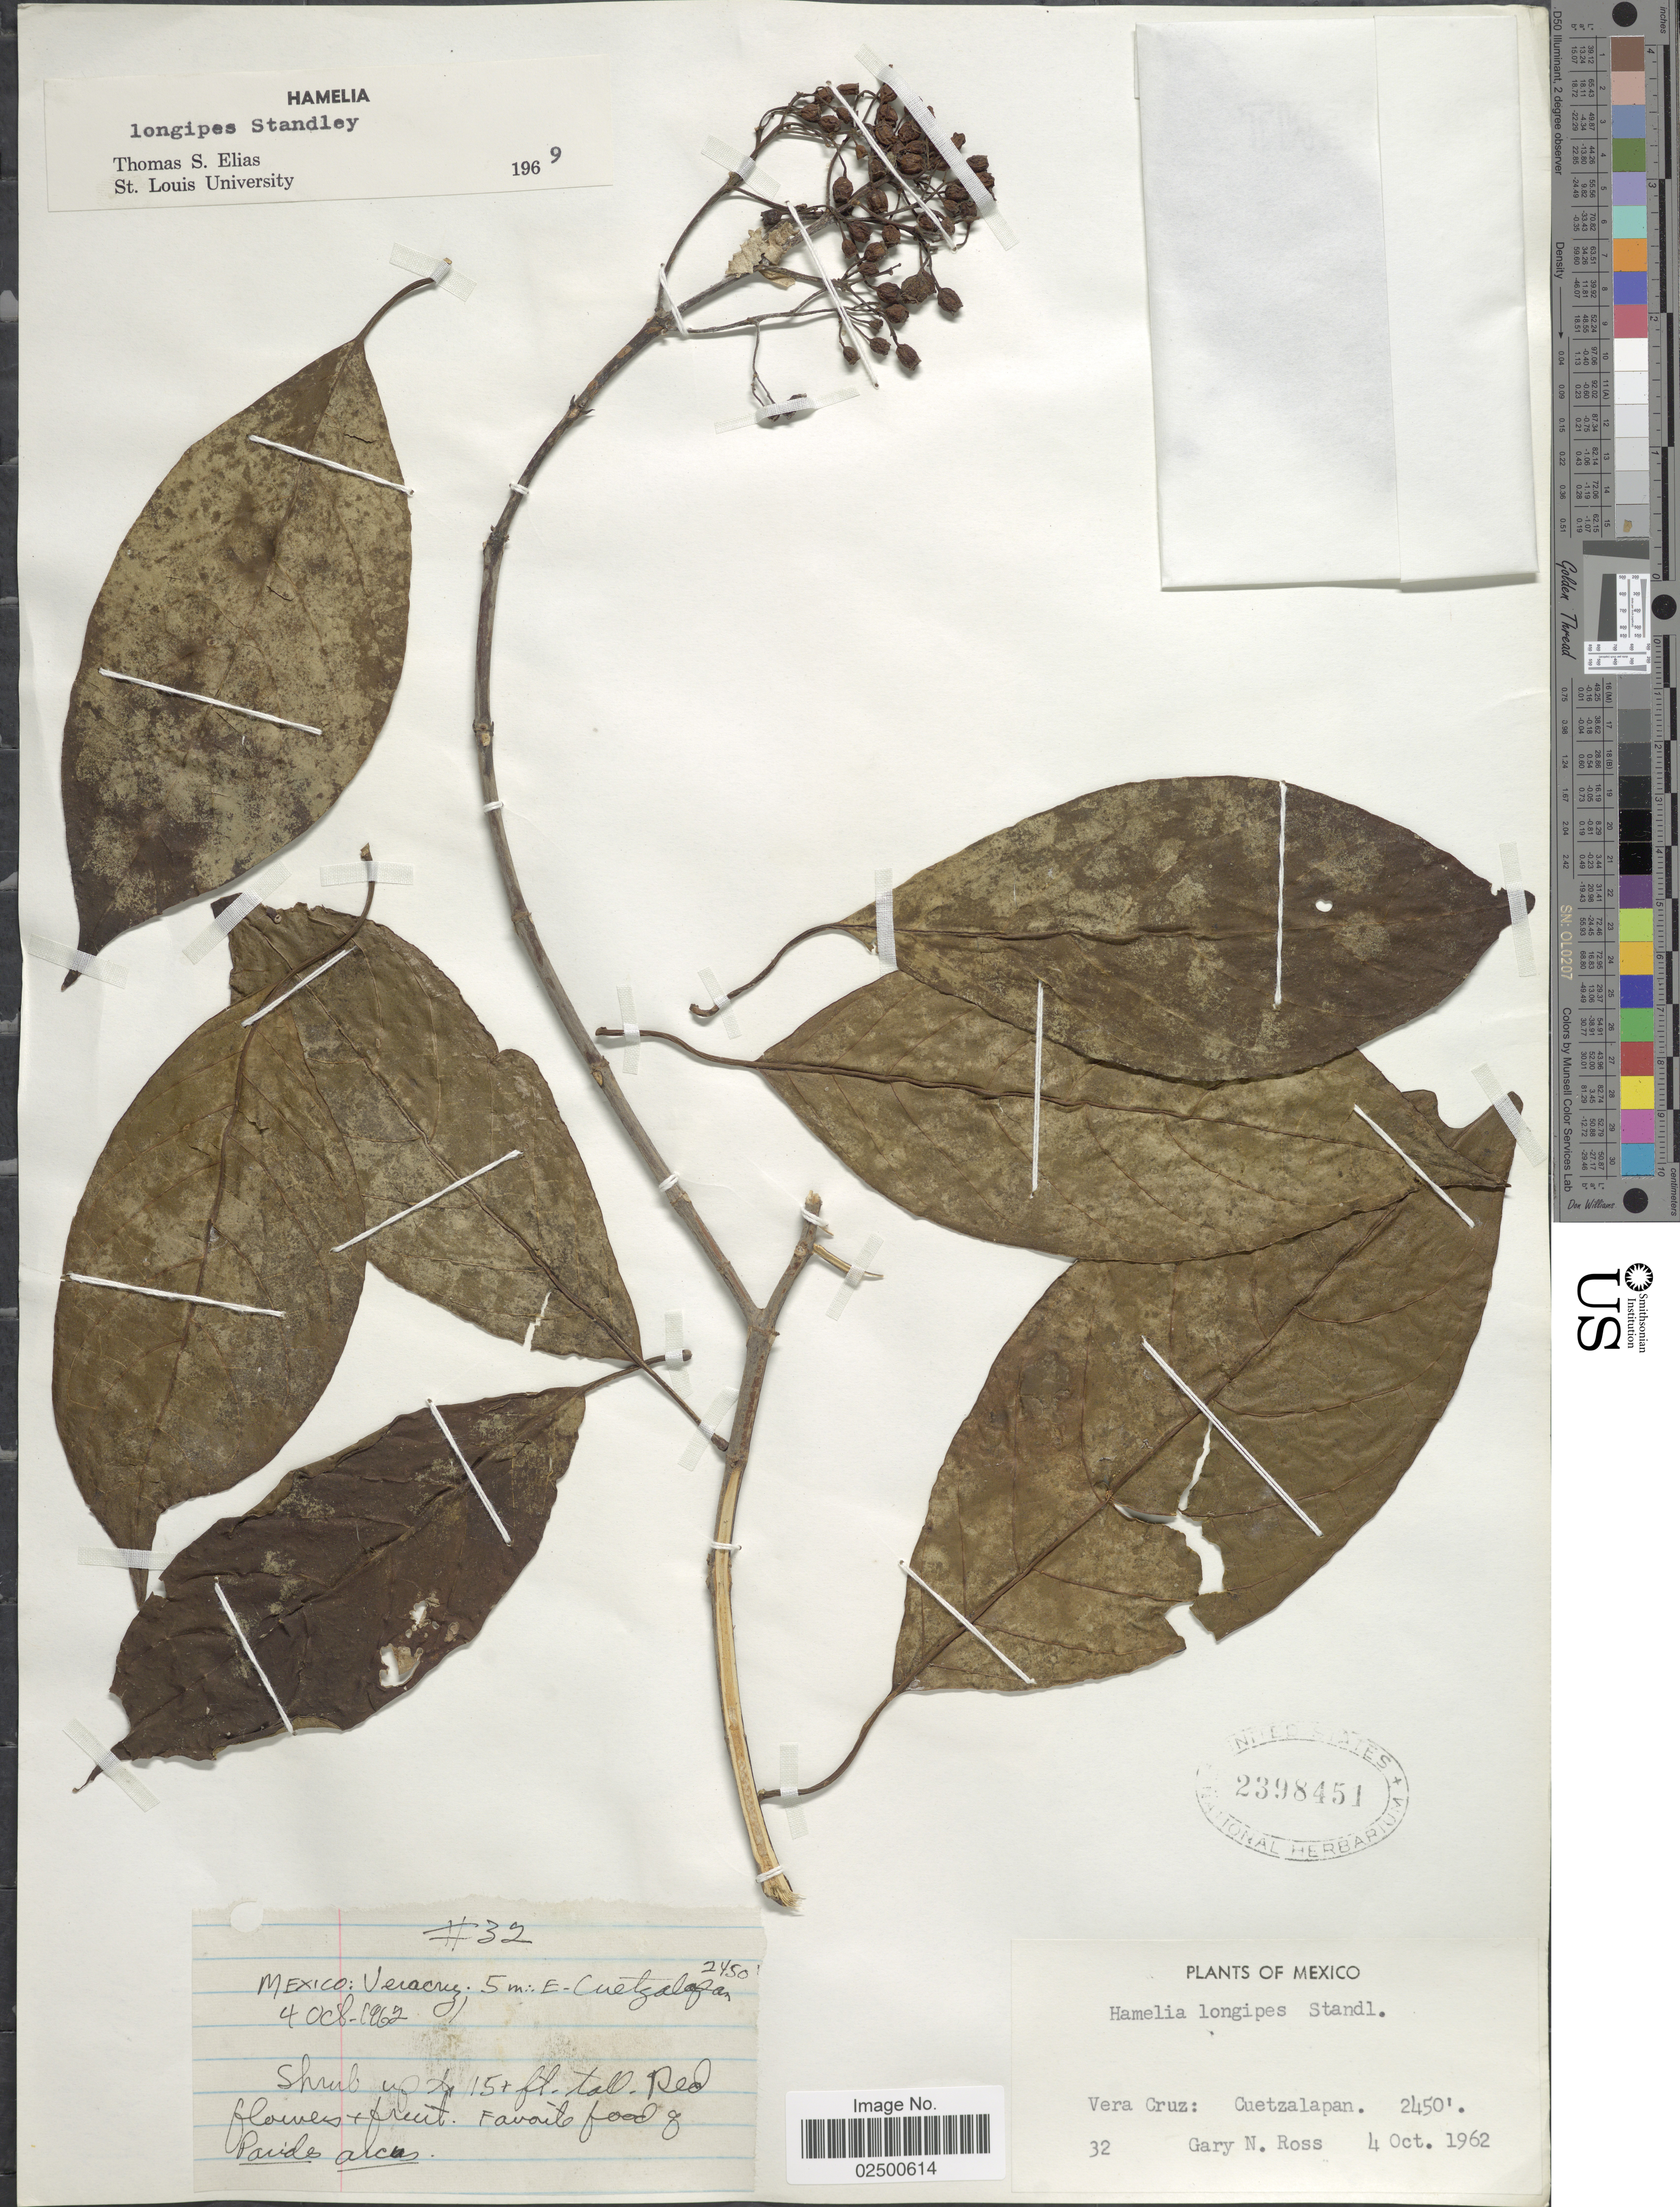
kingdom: Plantae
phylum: Tracheophyta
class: Magnoliopsida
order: Gentianales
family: Rubiaceae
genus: Hamelia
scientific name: Hamelia longipes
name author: Standl.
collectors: G. N. Ross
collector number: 32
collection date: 1962-10-04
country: Mexico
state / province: Veracruz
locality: Vera Cruz: Cuetzalapan. 5 mi. E. Cuetzalapan.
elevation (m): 747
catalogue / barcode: US 2398451